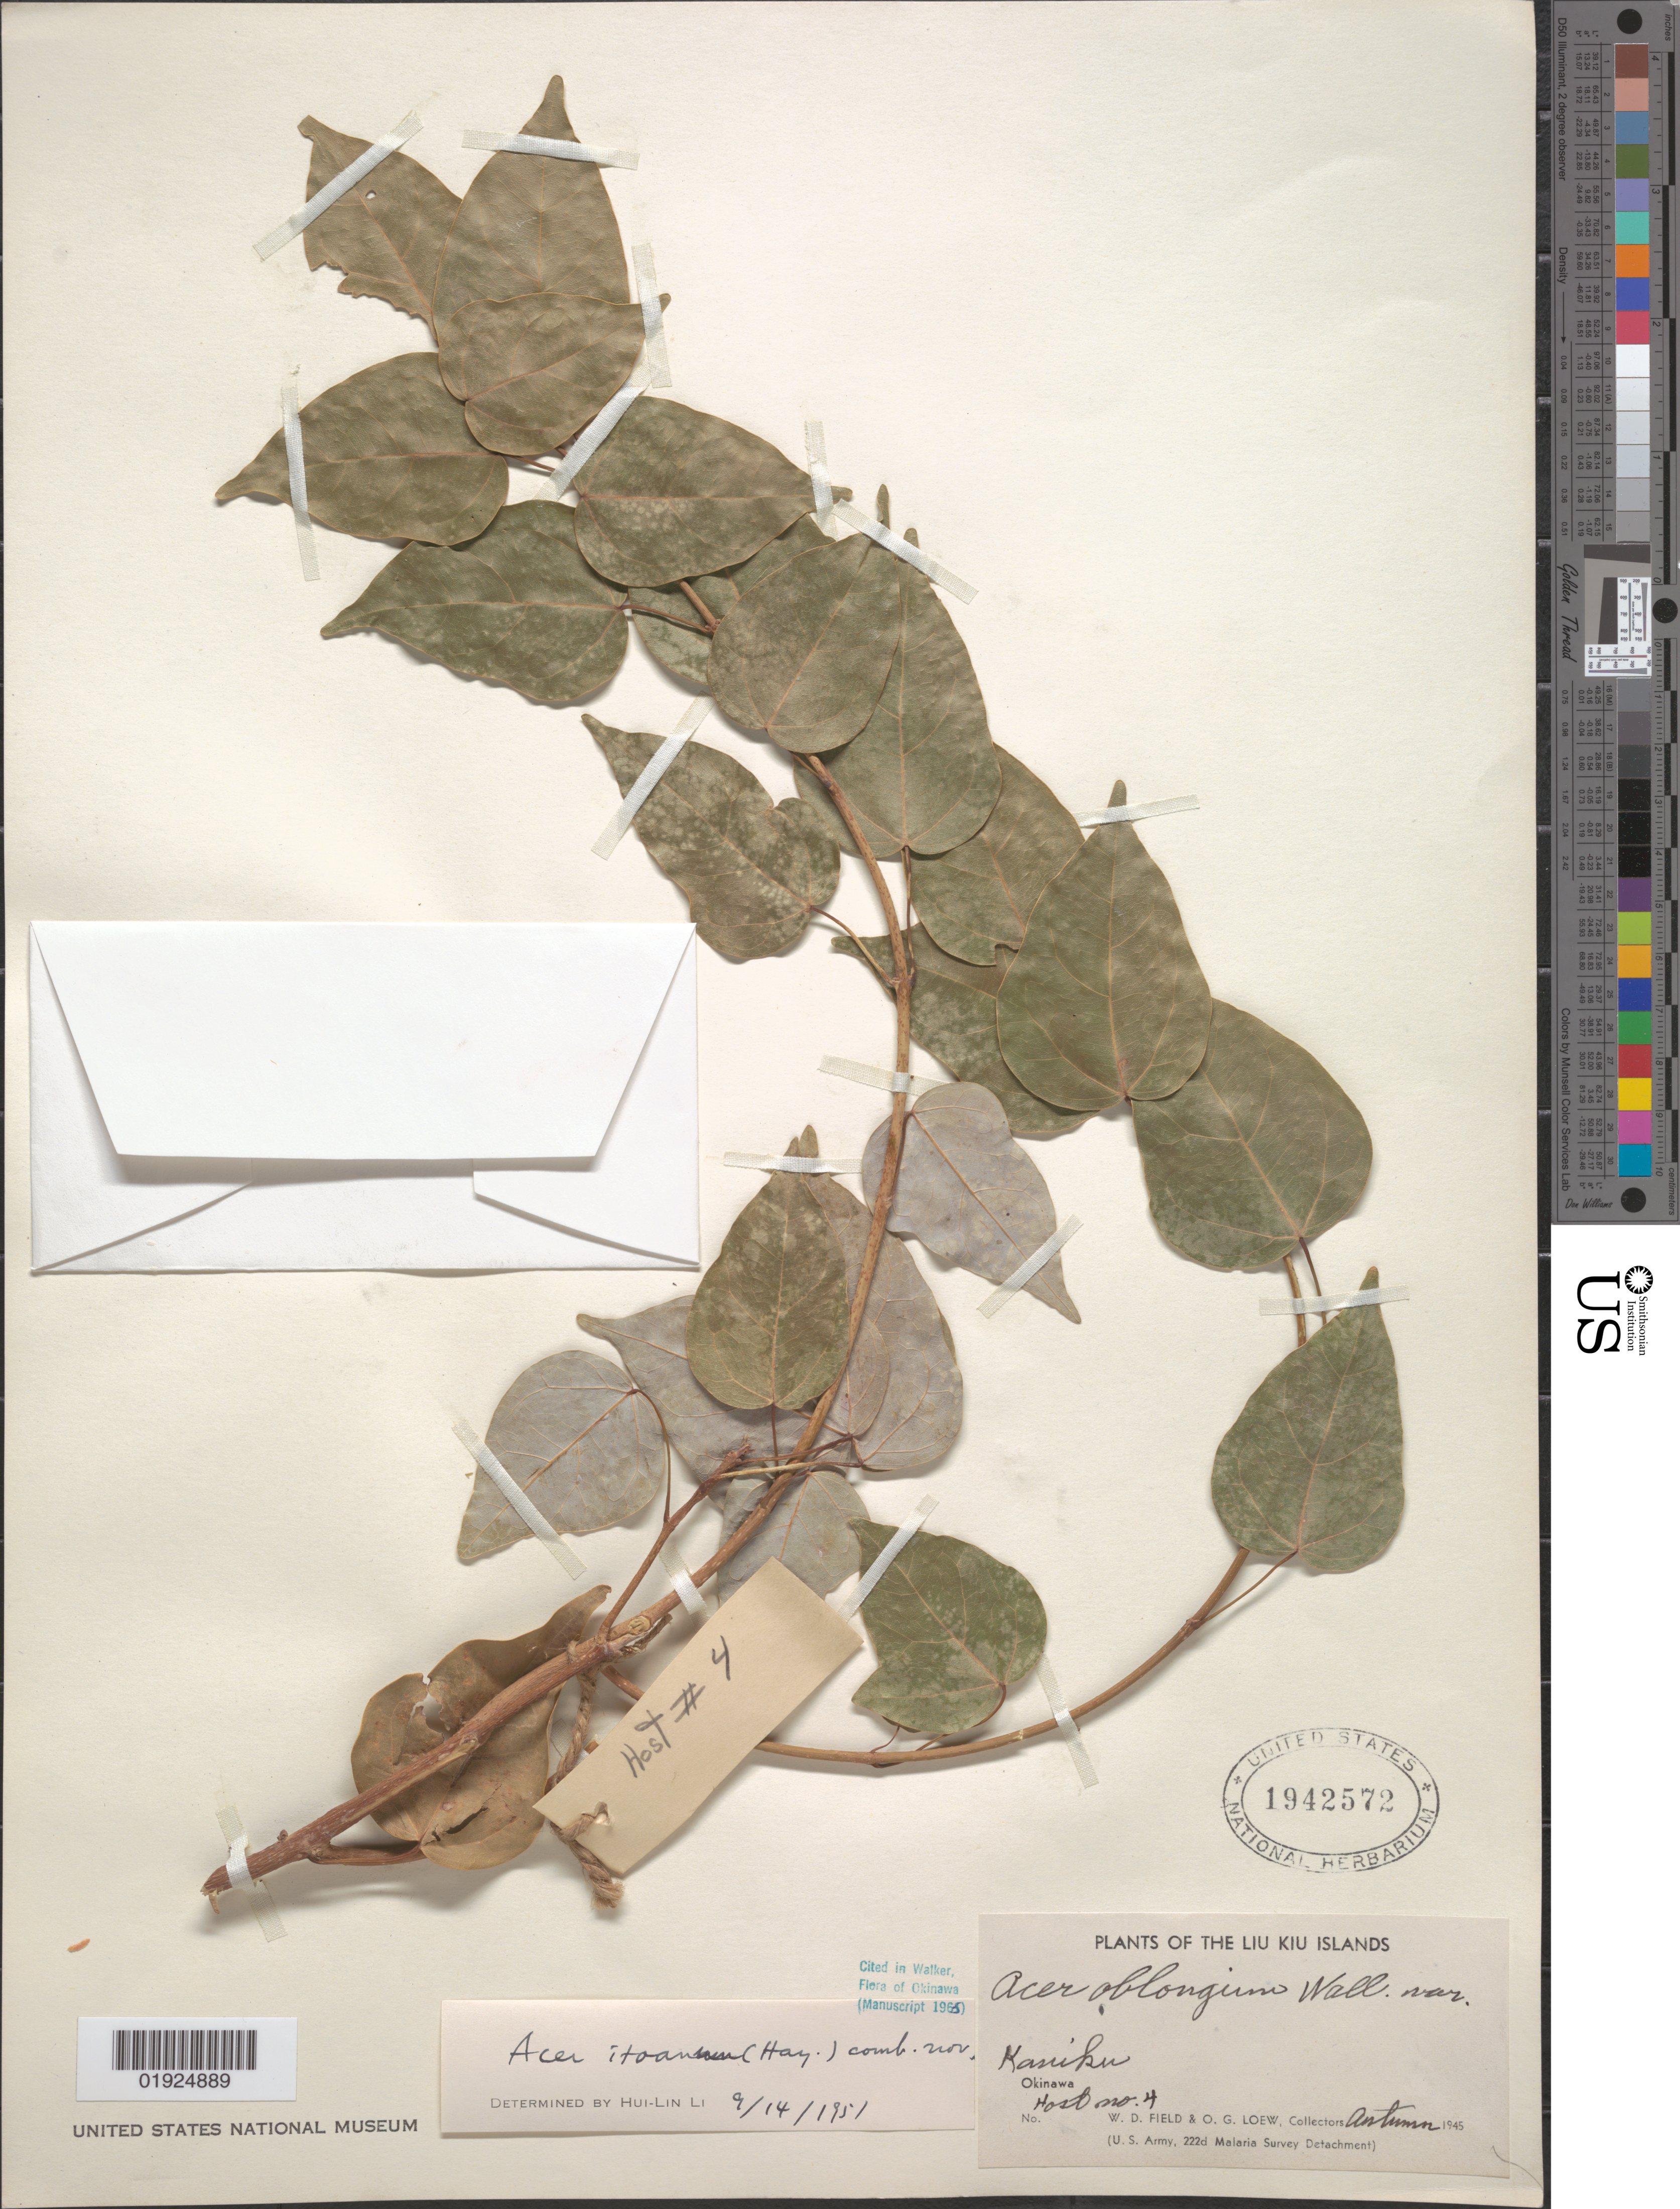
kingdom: Plantae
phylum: Tracheophyta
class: Magnoliopsida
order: Sapindales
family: Sapindaceae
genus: Acer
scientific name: Acer oblongum var. itoanum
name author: Hayata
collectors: W. D. Field & O. G. Loew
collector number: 4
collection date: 1945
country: Japan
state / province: Okinawa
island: Okinawa I.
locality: Liu Kiu Islands [Ryukyu Islands], Kaniku [Ganeko]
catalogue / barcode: US 1924572